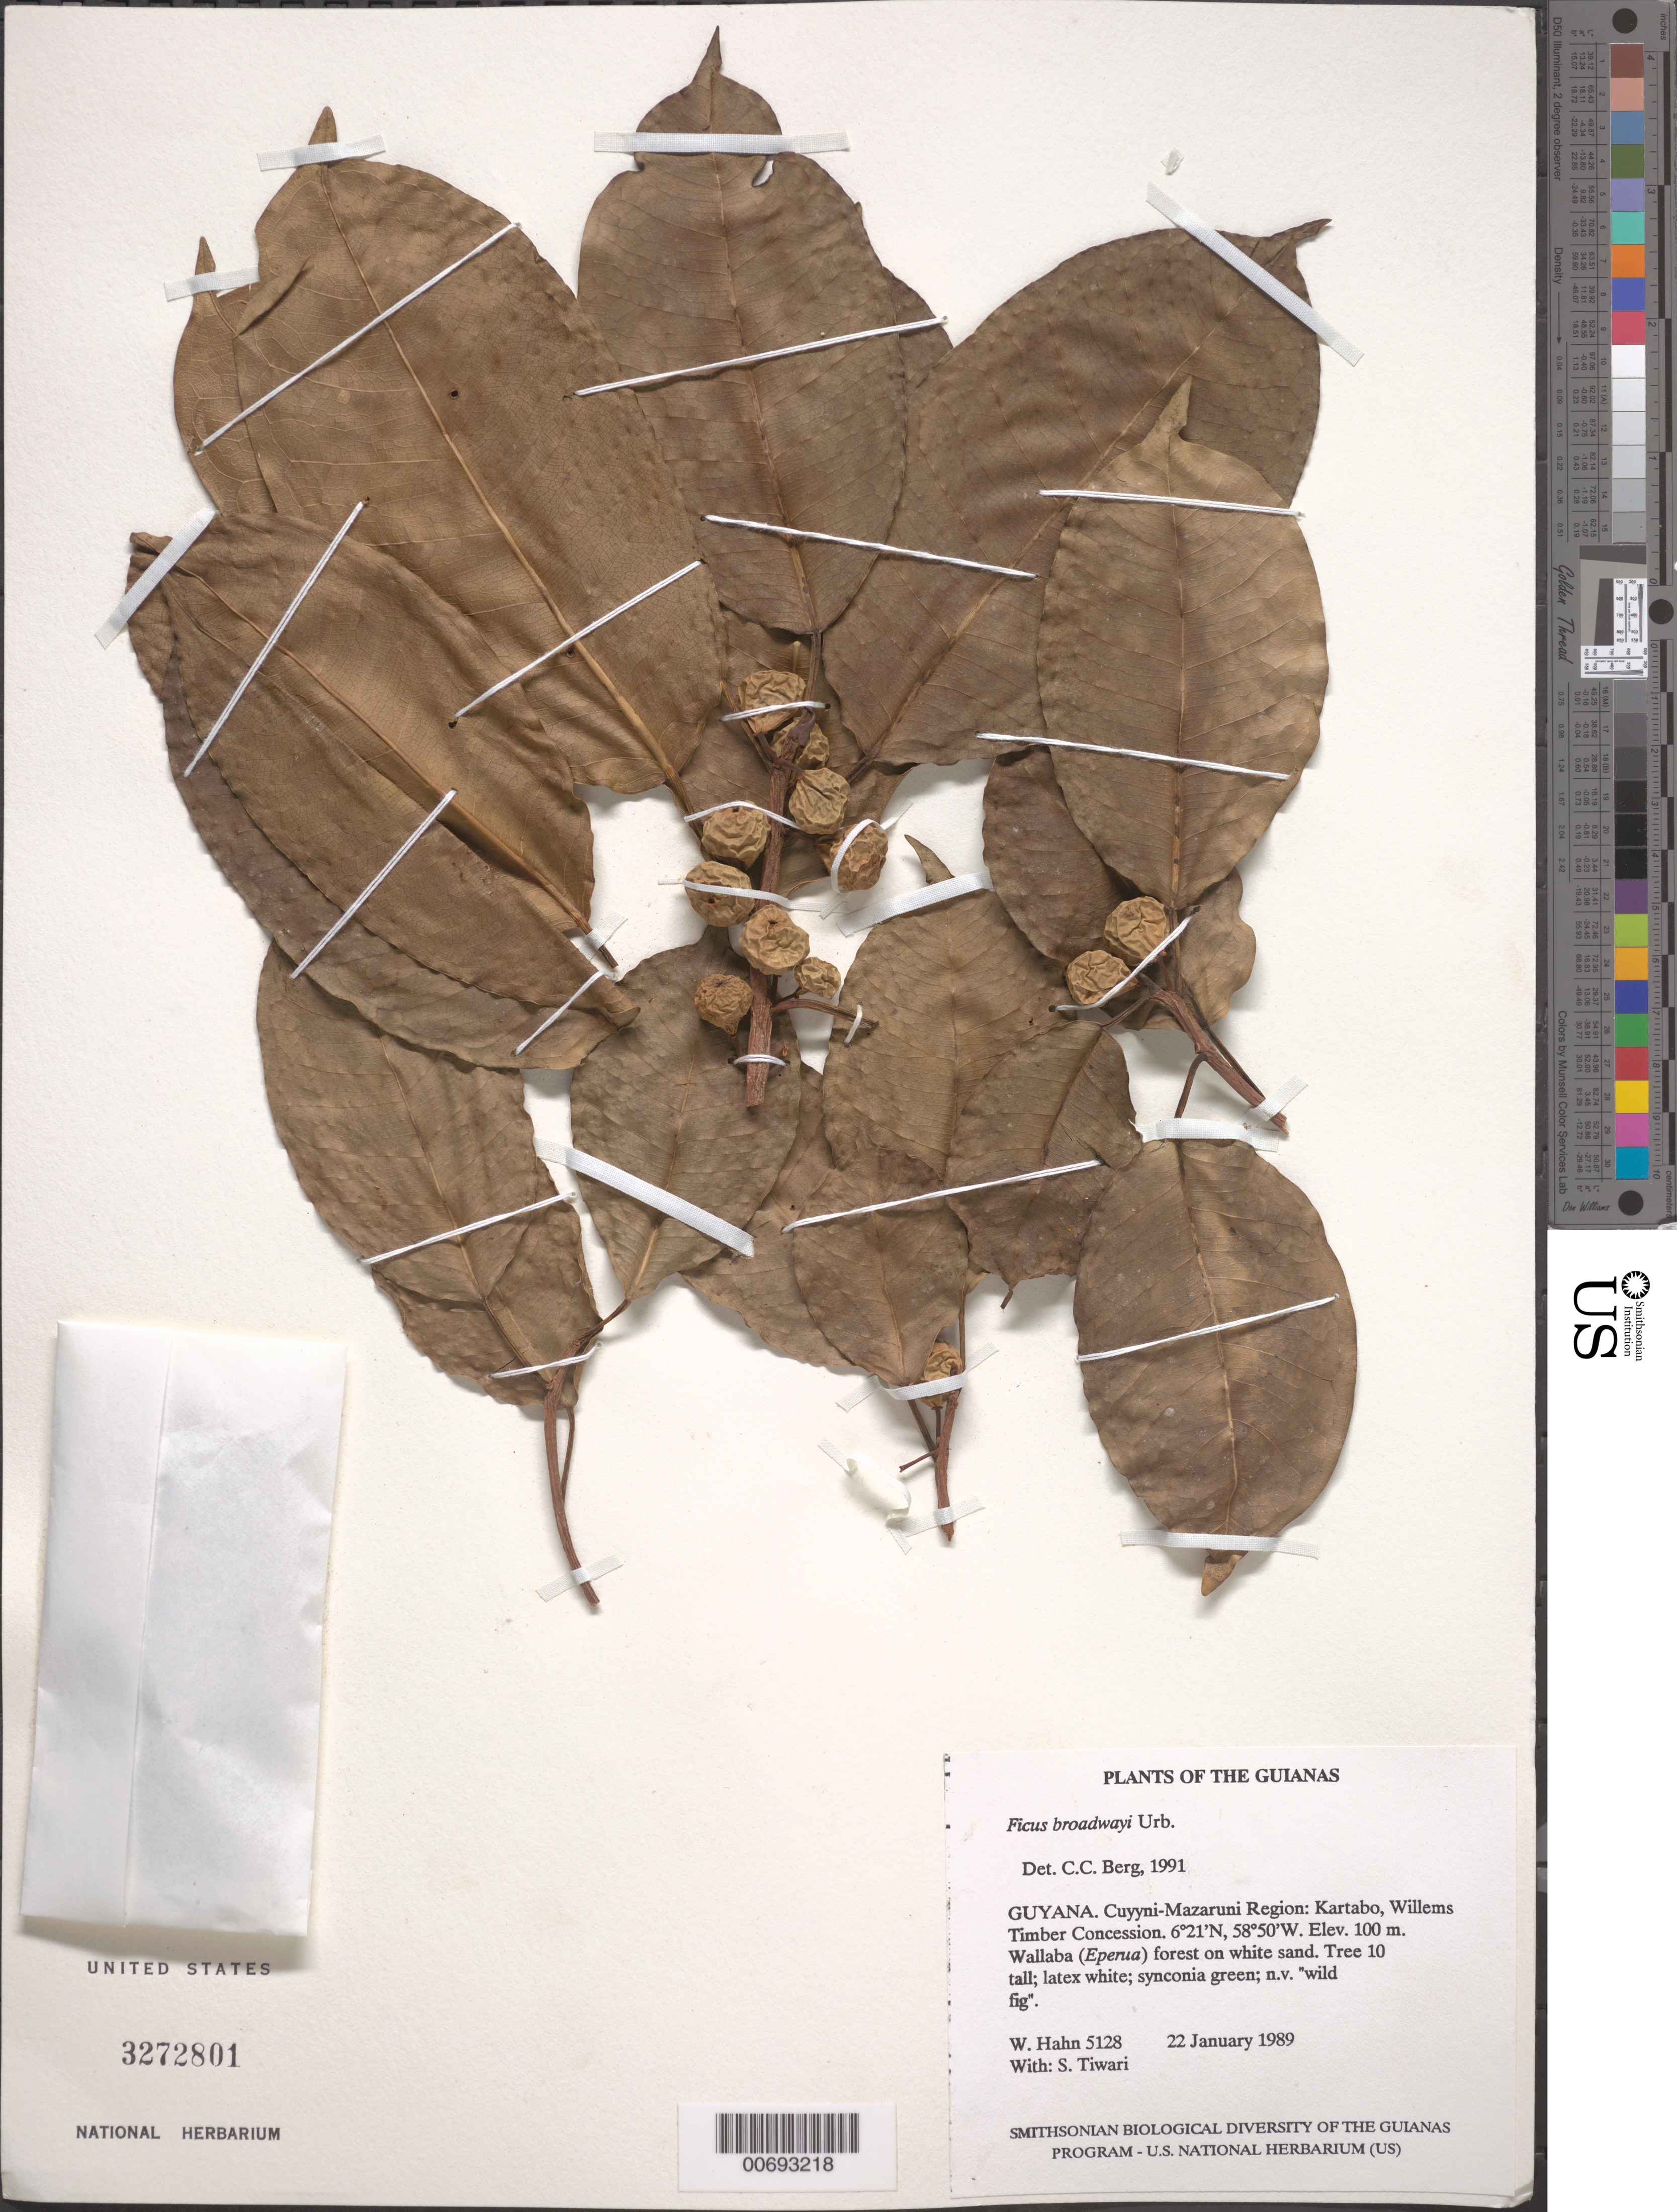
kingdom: Plantae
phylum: Tracheophyta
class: Magnoliopsida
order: Rosales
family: Moraceae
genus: Ficus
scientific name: Ficus broadwayi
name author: Urb.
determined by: Berg, C. C.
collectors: W. Hahn & S. Tiwari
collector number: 5128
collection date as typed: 22 January 1989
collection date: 1989-01-22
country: Guyana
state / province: Cuyuni-Mazaruni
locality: Kartabo, Willems Timber concession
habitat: Wallaba (Eperua) forest on white sand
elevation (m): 100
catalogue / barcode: US 3272801